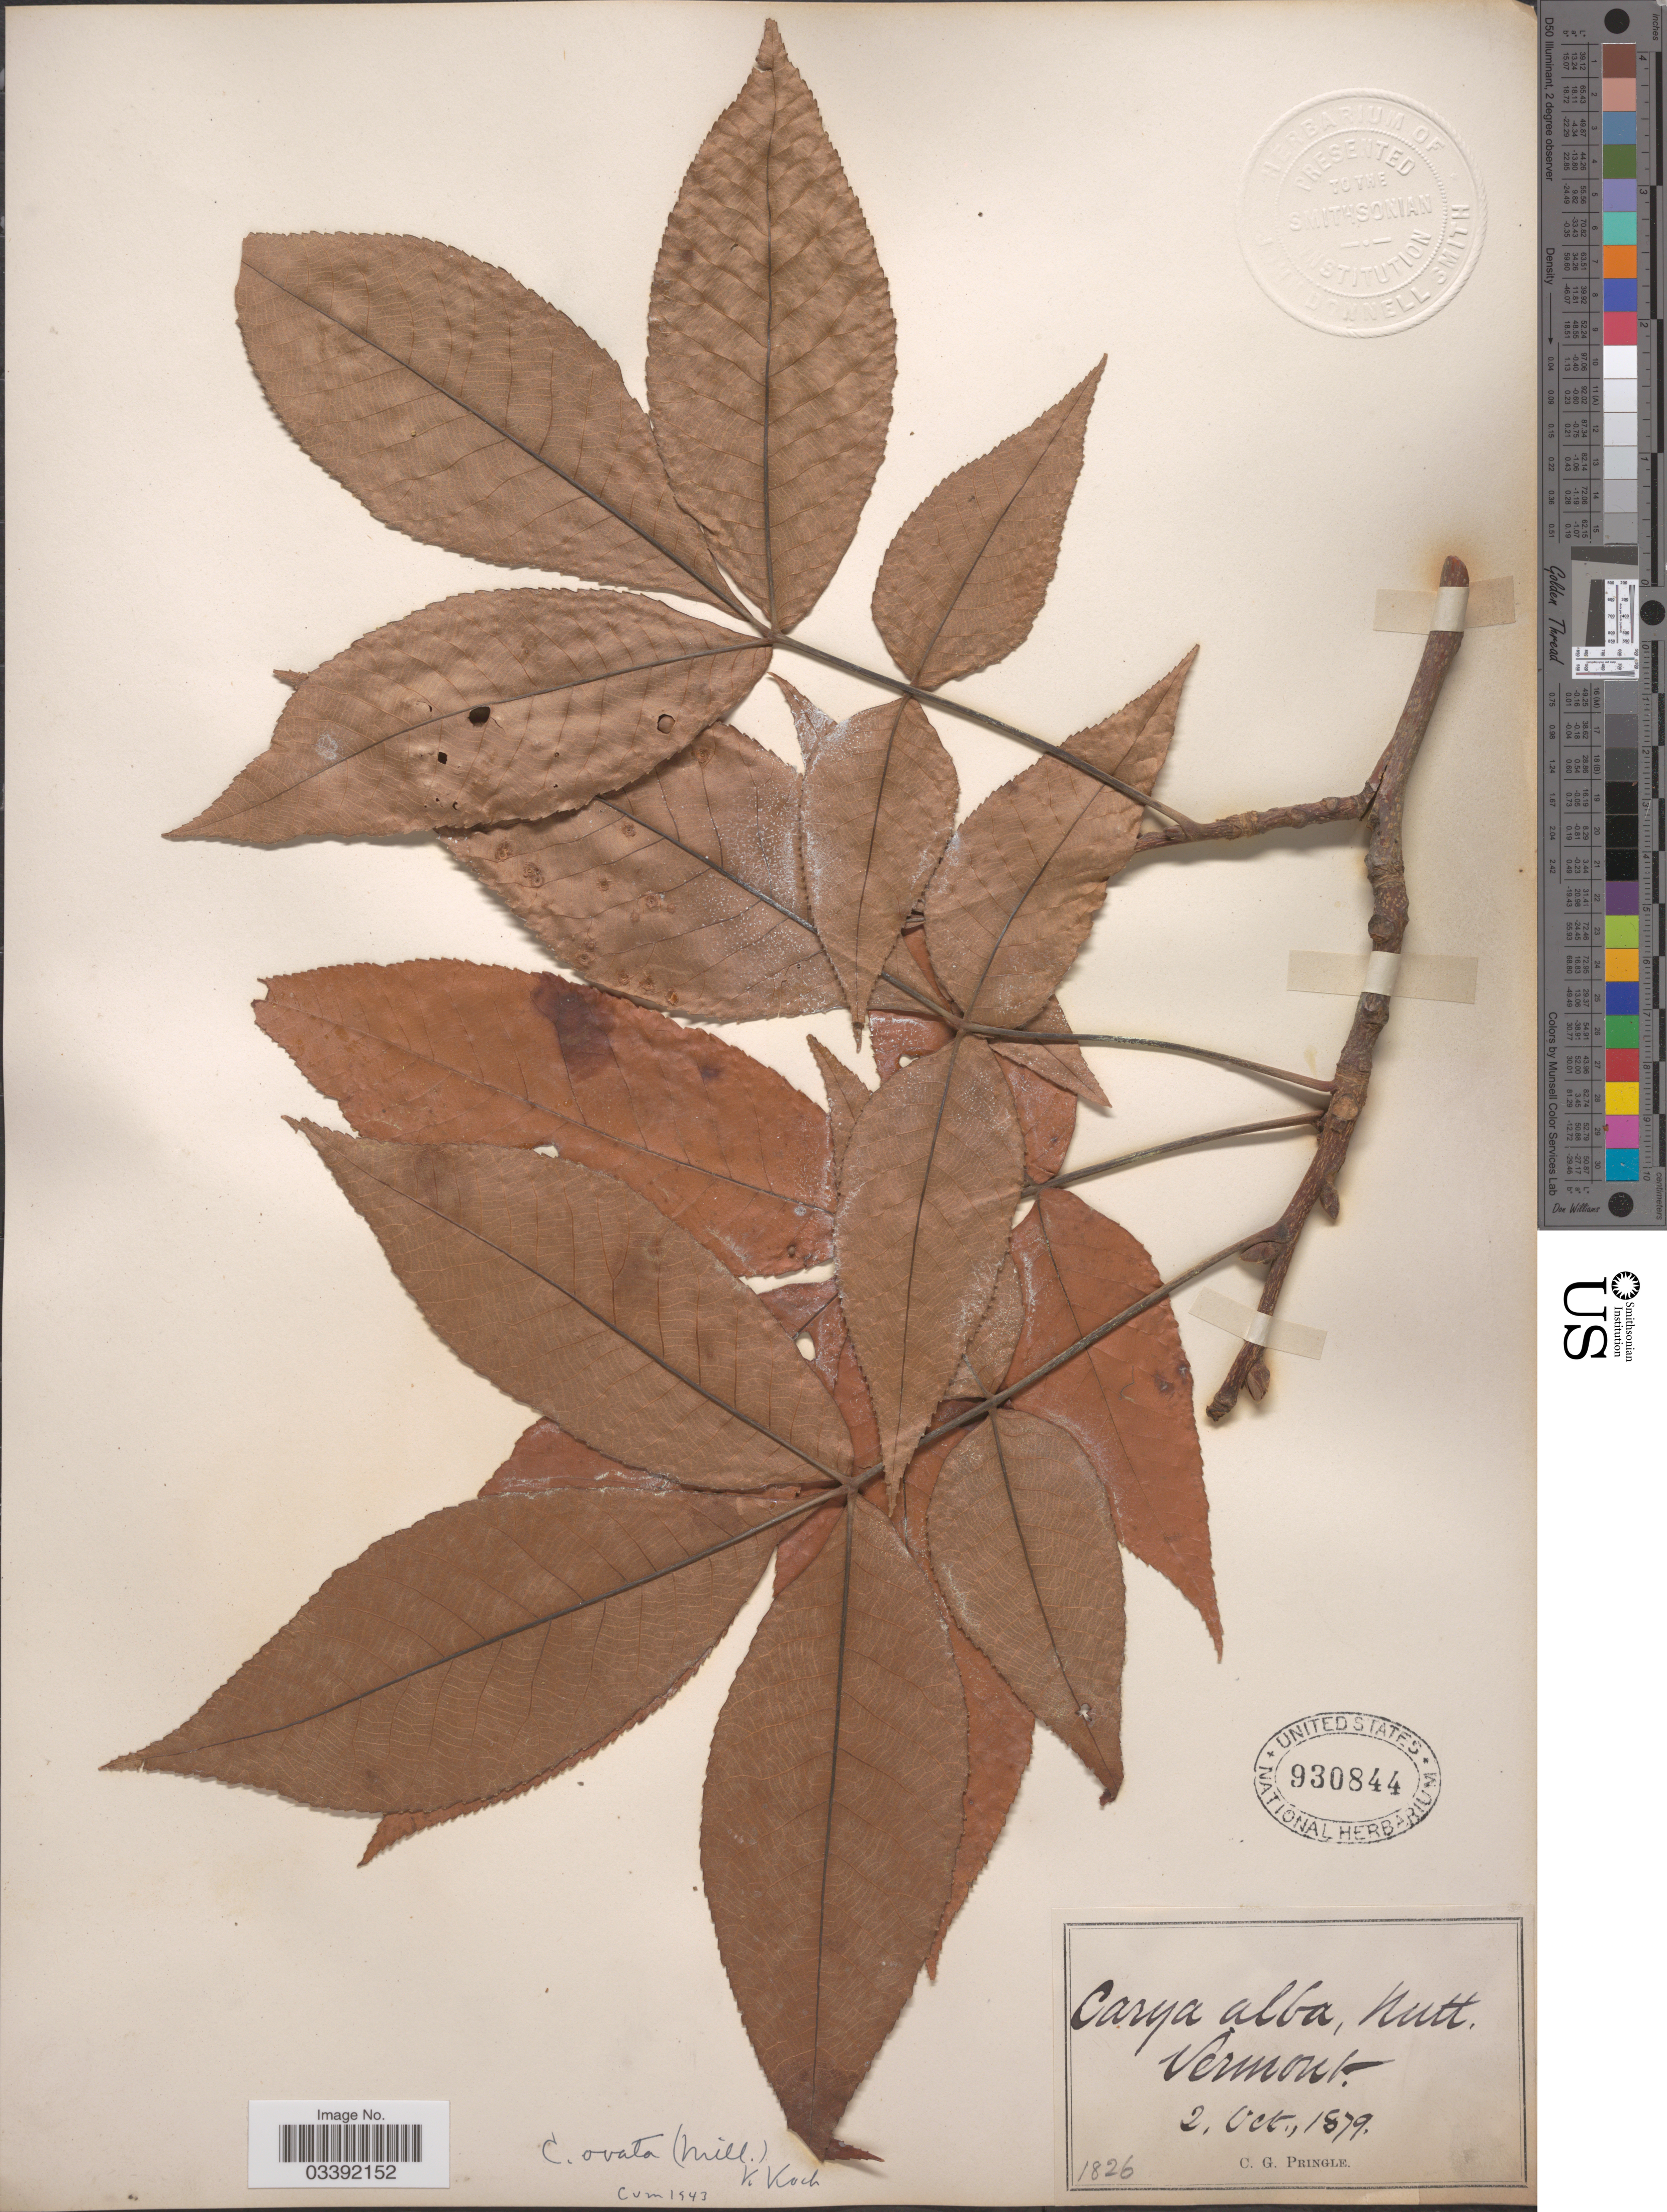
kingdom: Plantae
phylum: Tracheophyta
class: Magnoliopsida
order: Fagales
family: Juglandaceae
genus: Carya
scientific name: Carya ovata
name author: (Mill.) K. Koch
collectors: C. G. Pringle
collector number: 1826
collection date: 1879-10-02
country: United States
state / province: Vermont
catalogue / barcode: US 930844